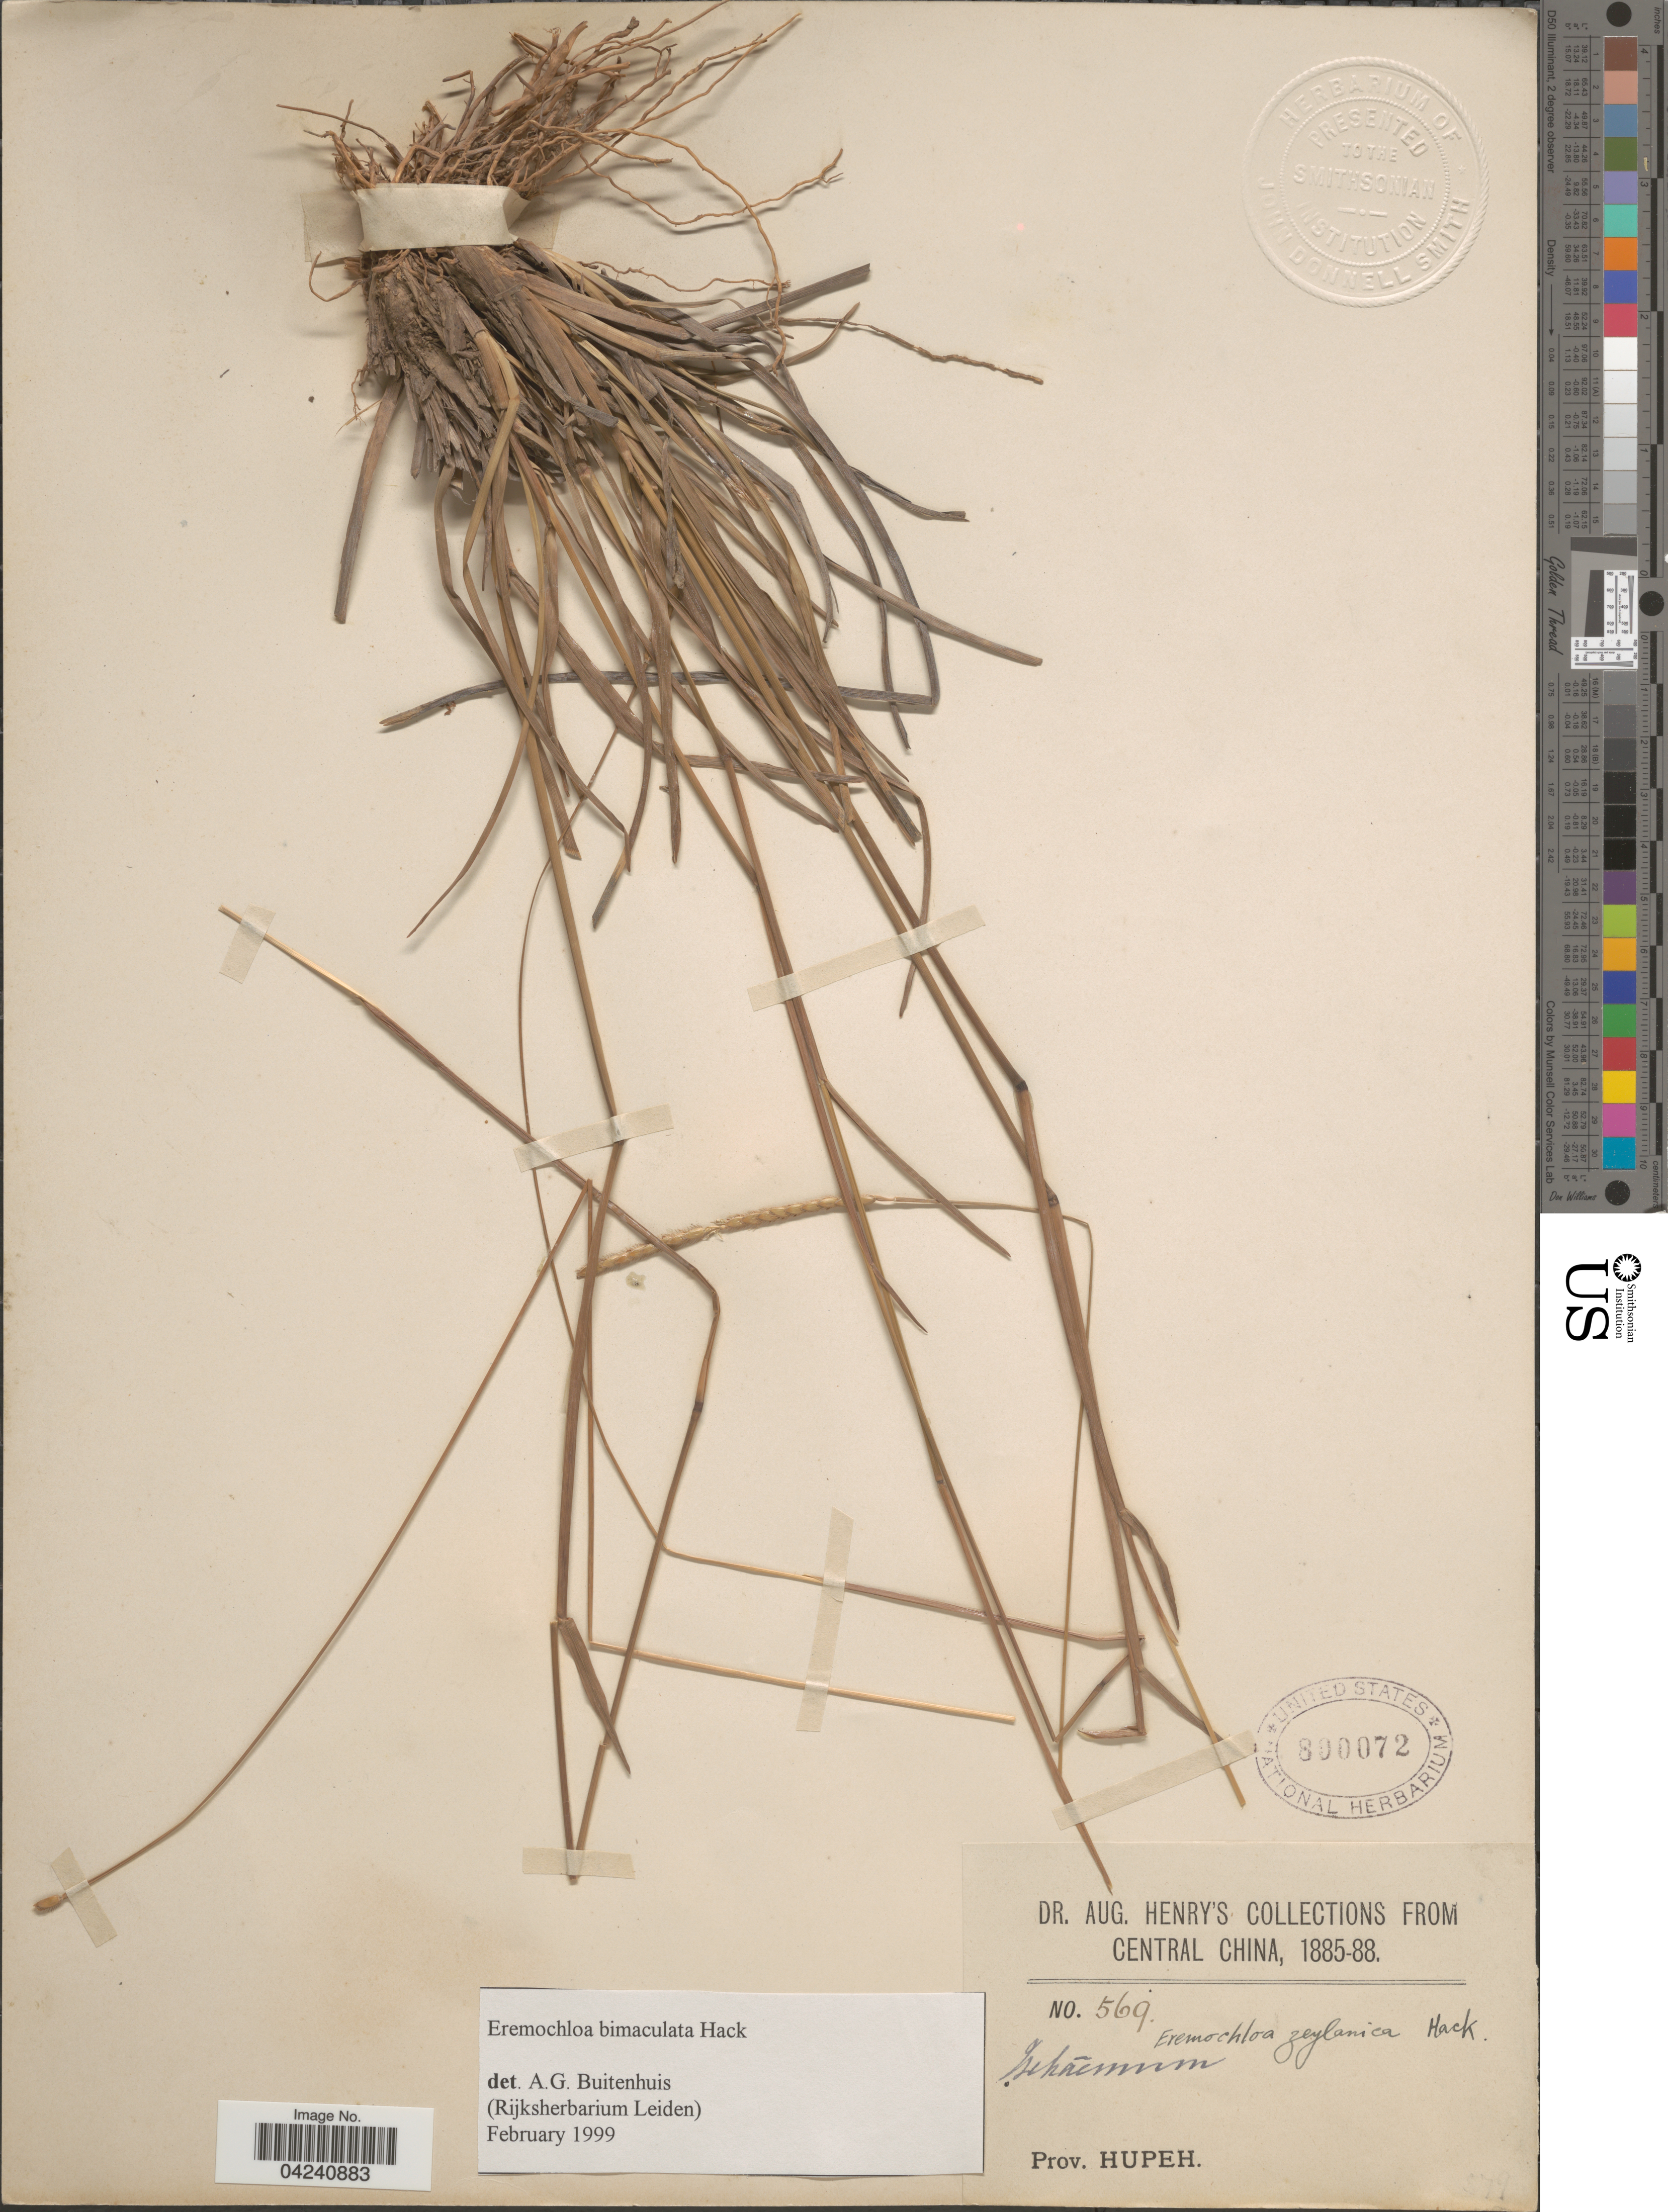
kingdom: Plantae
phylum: Tracheophyta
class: Liliopsida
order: Poales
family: Poaceae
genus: Eremochloa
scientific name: Eremochloa bimaculata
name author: Hack.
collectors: A. Henry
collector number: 569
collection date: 1885/1888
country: China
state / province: Hubei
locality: Prov. Hupeh.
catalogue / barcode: US 800072